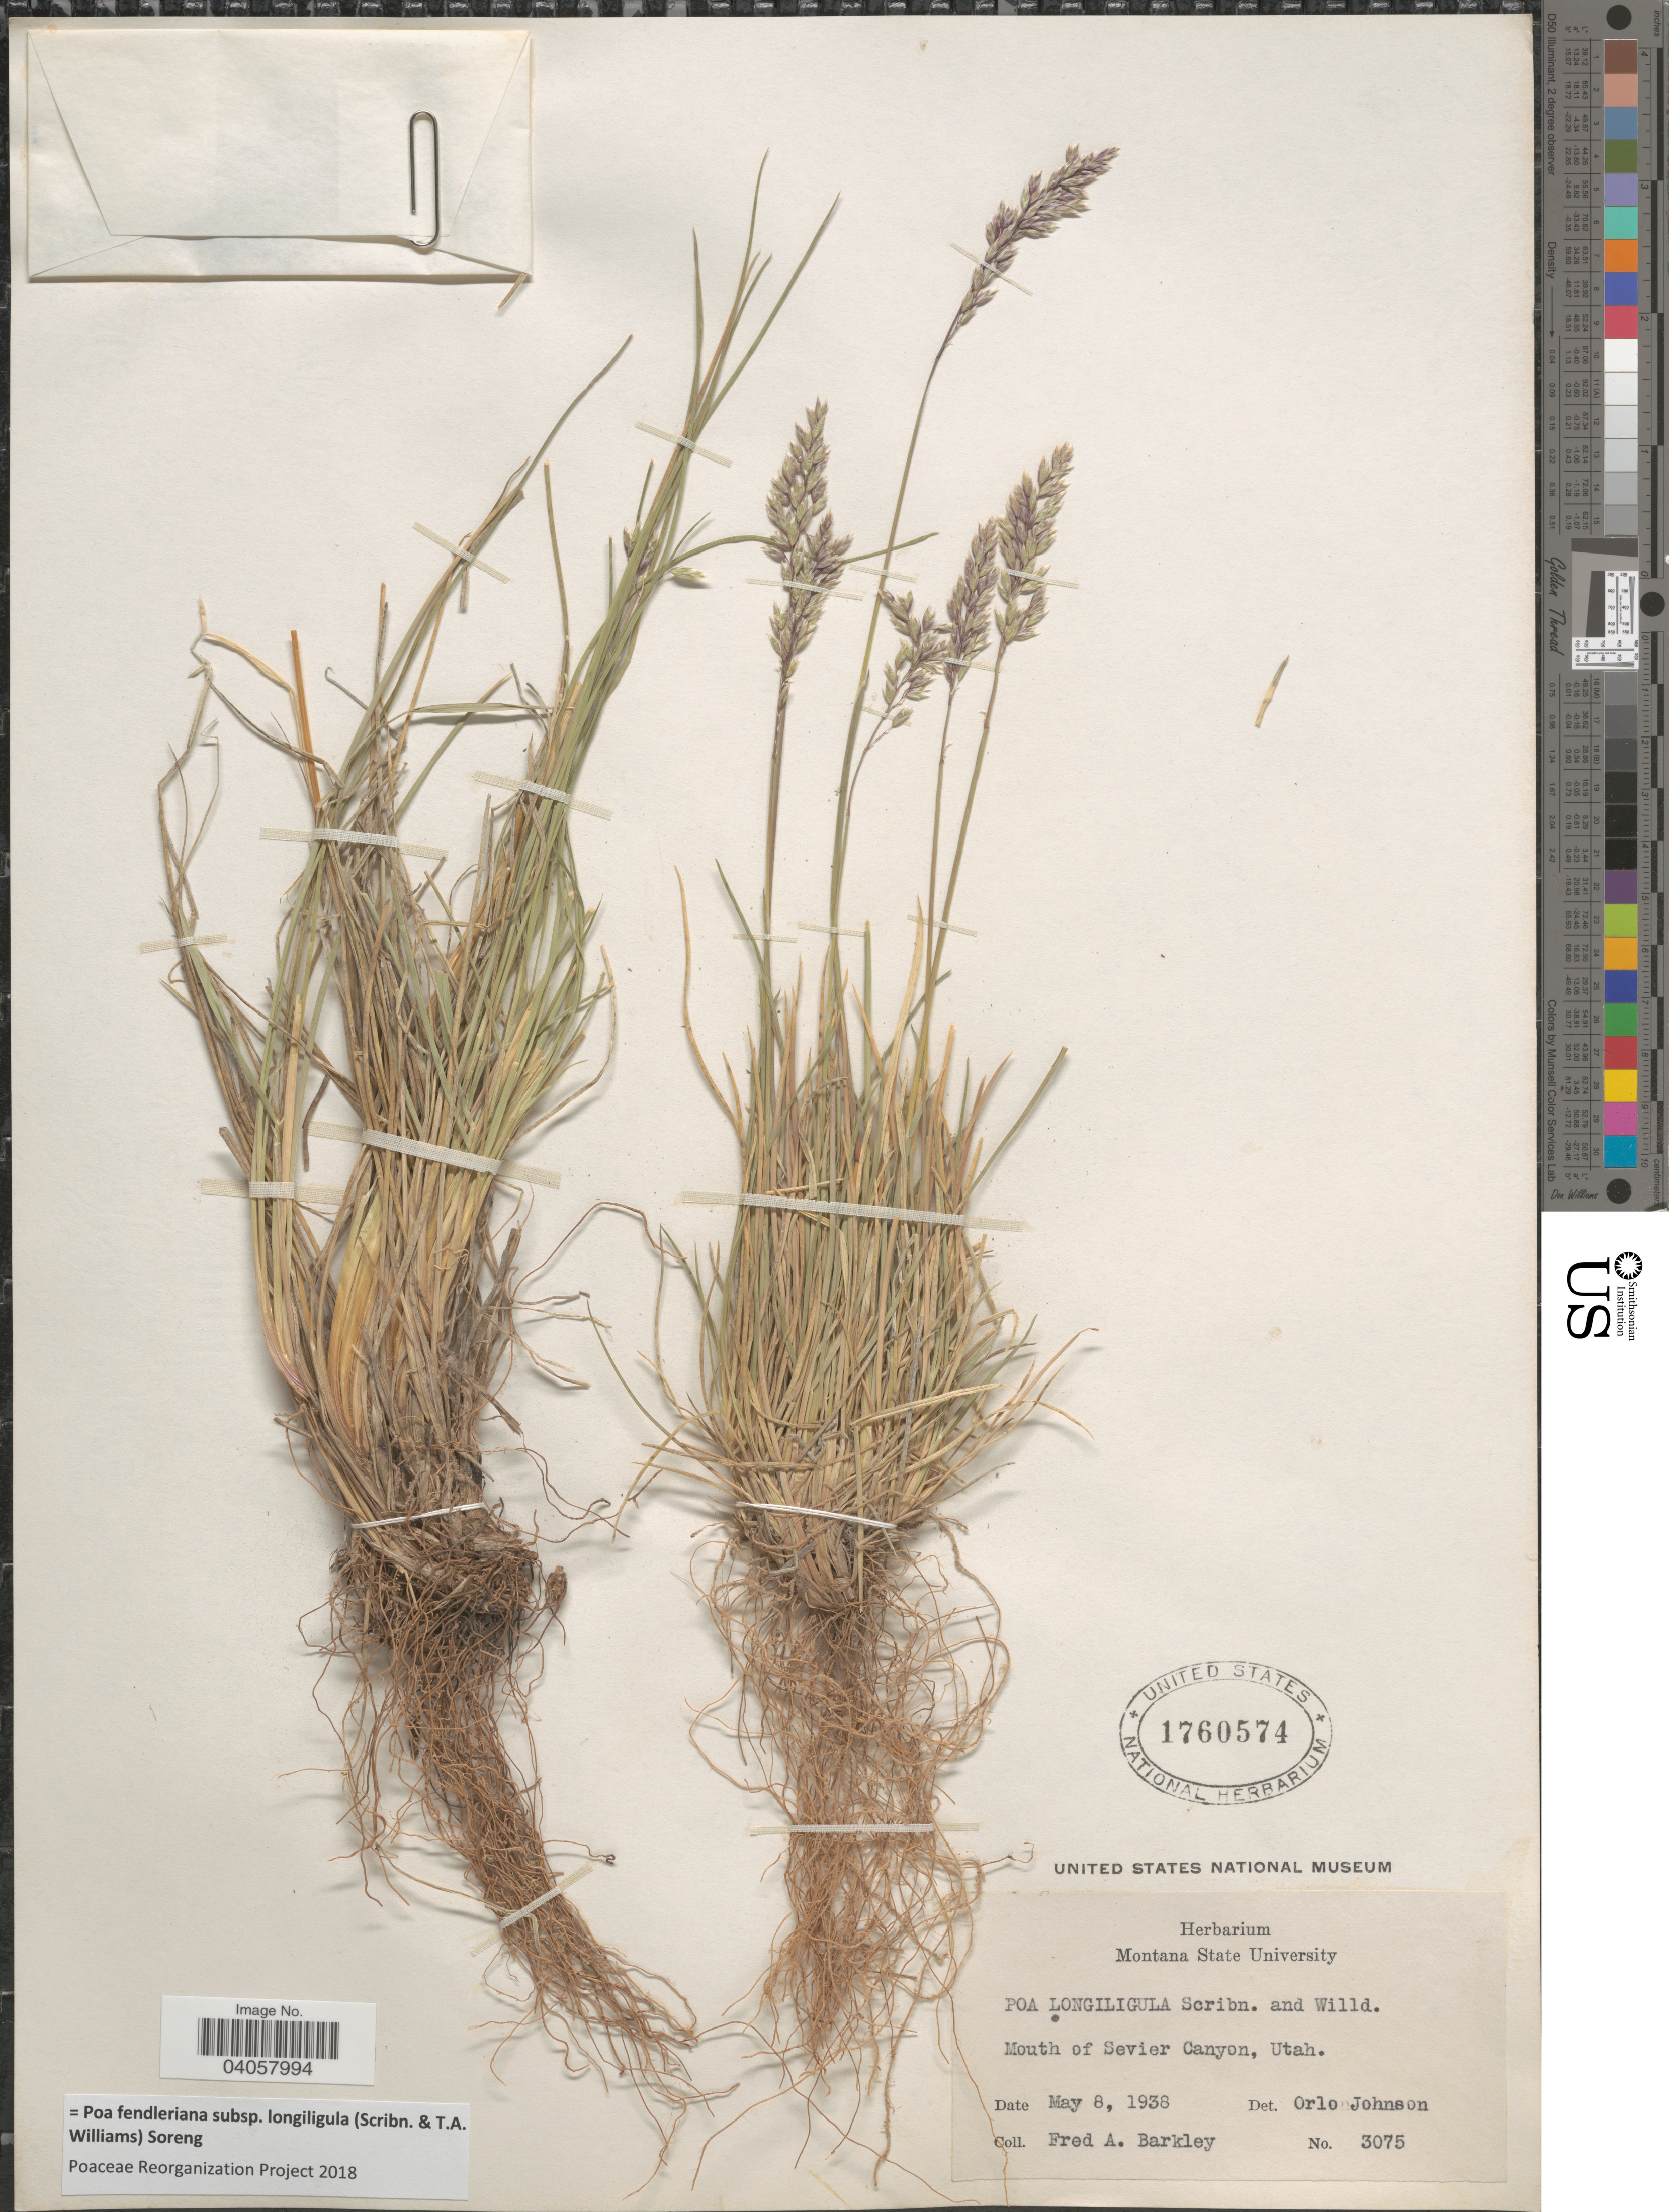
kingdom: Plantae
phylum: Tracheophyta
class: Liliopsida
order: Poales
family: Poaceae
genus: Poa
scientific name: Poa fendleriana subsp. longiligula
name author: (Scribn. & T.A. Williams) Soreng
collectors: F. A. Barkley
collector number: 3075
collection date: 1938-05-08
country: United States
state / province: Utah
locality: Mouth of Sevier Canyon.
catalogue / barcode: US 1760574